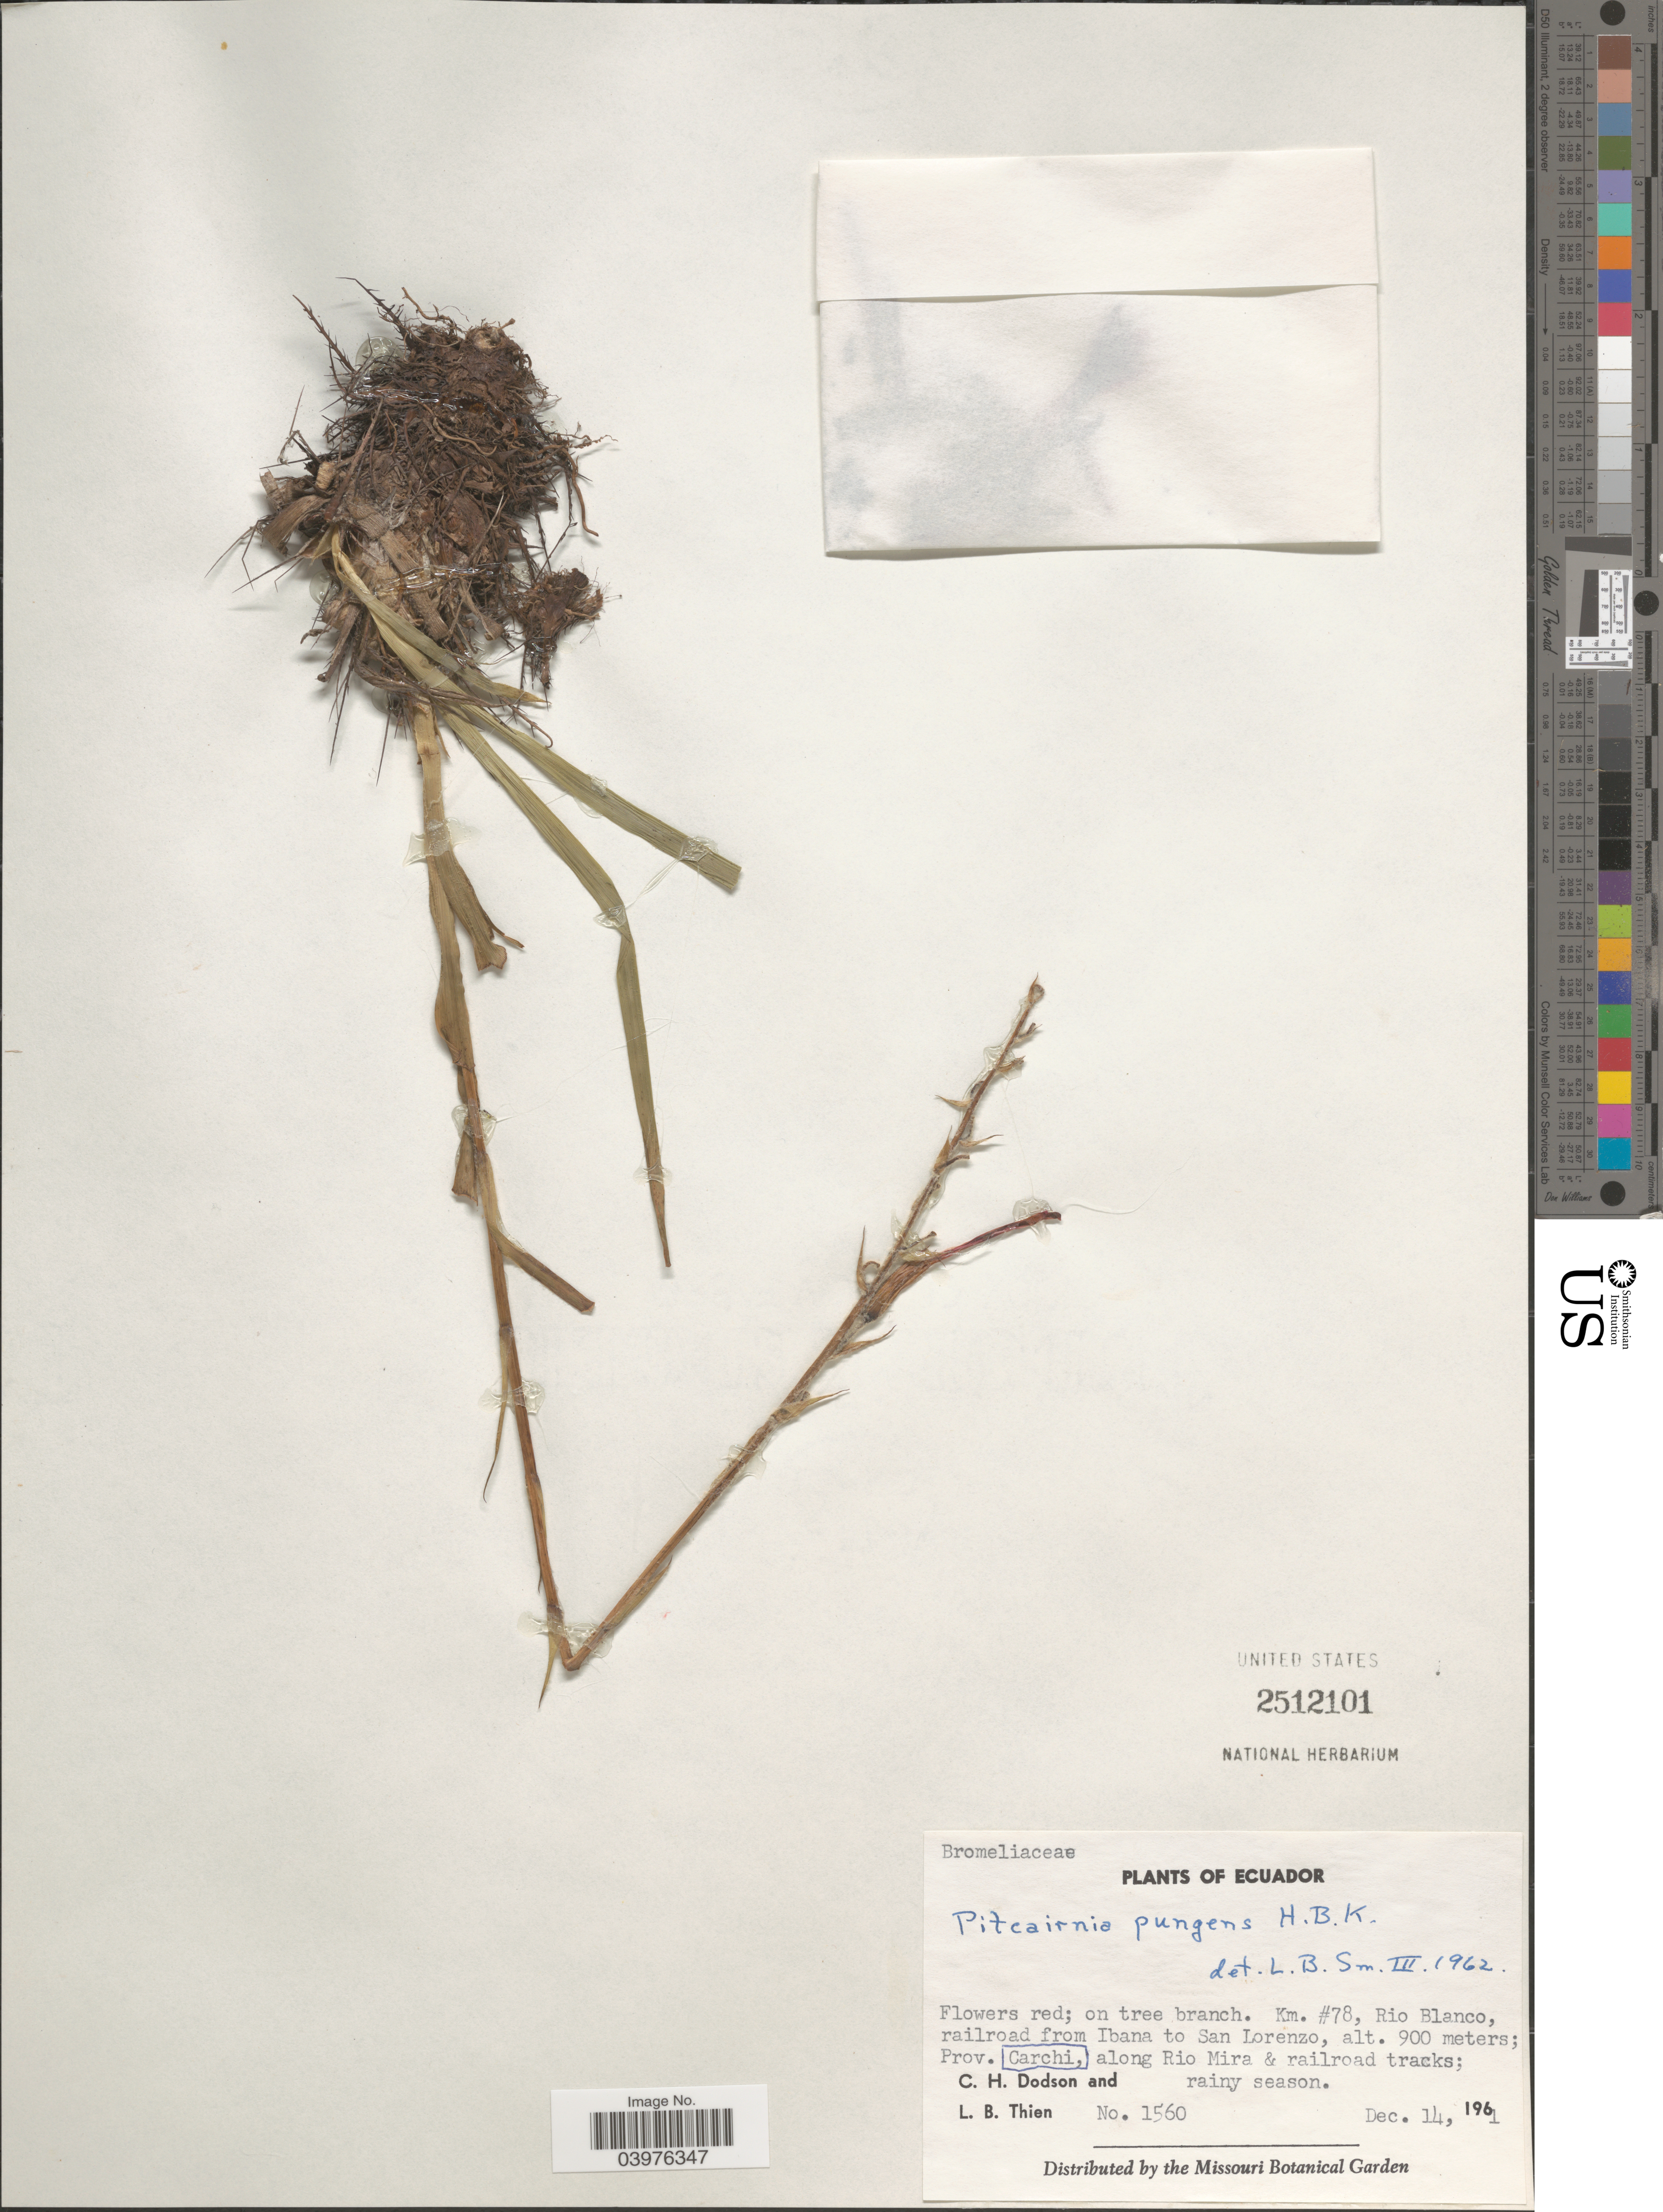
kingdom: Plantae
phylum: Tracheophyta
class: Liliopsida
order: Poales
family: Bromeliaceae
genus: Pitcairnia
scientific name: Pitcairnia pungens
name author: Kunth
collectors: C. H. Dodson & L. Thien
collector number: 1560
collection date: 1961-12-14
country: Ecuador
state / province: Carchi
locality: Km. #78, Rio Blanco, railroad from Ibana to San Lorenzo; along Rio Mira & railroad tracks.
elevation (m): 900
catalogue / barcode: US 2512101